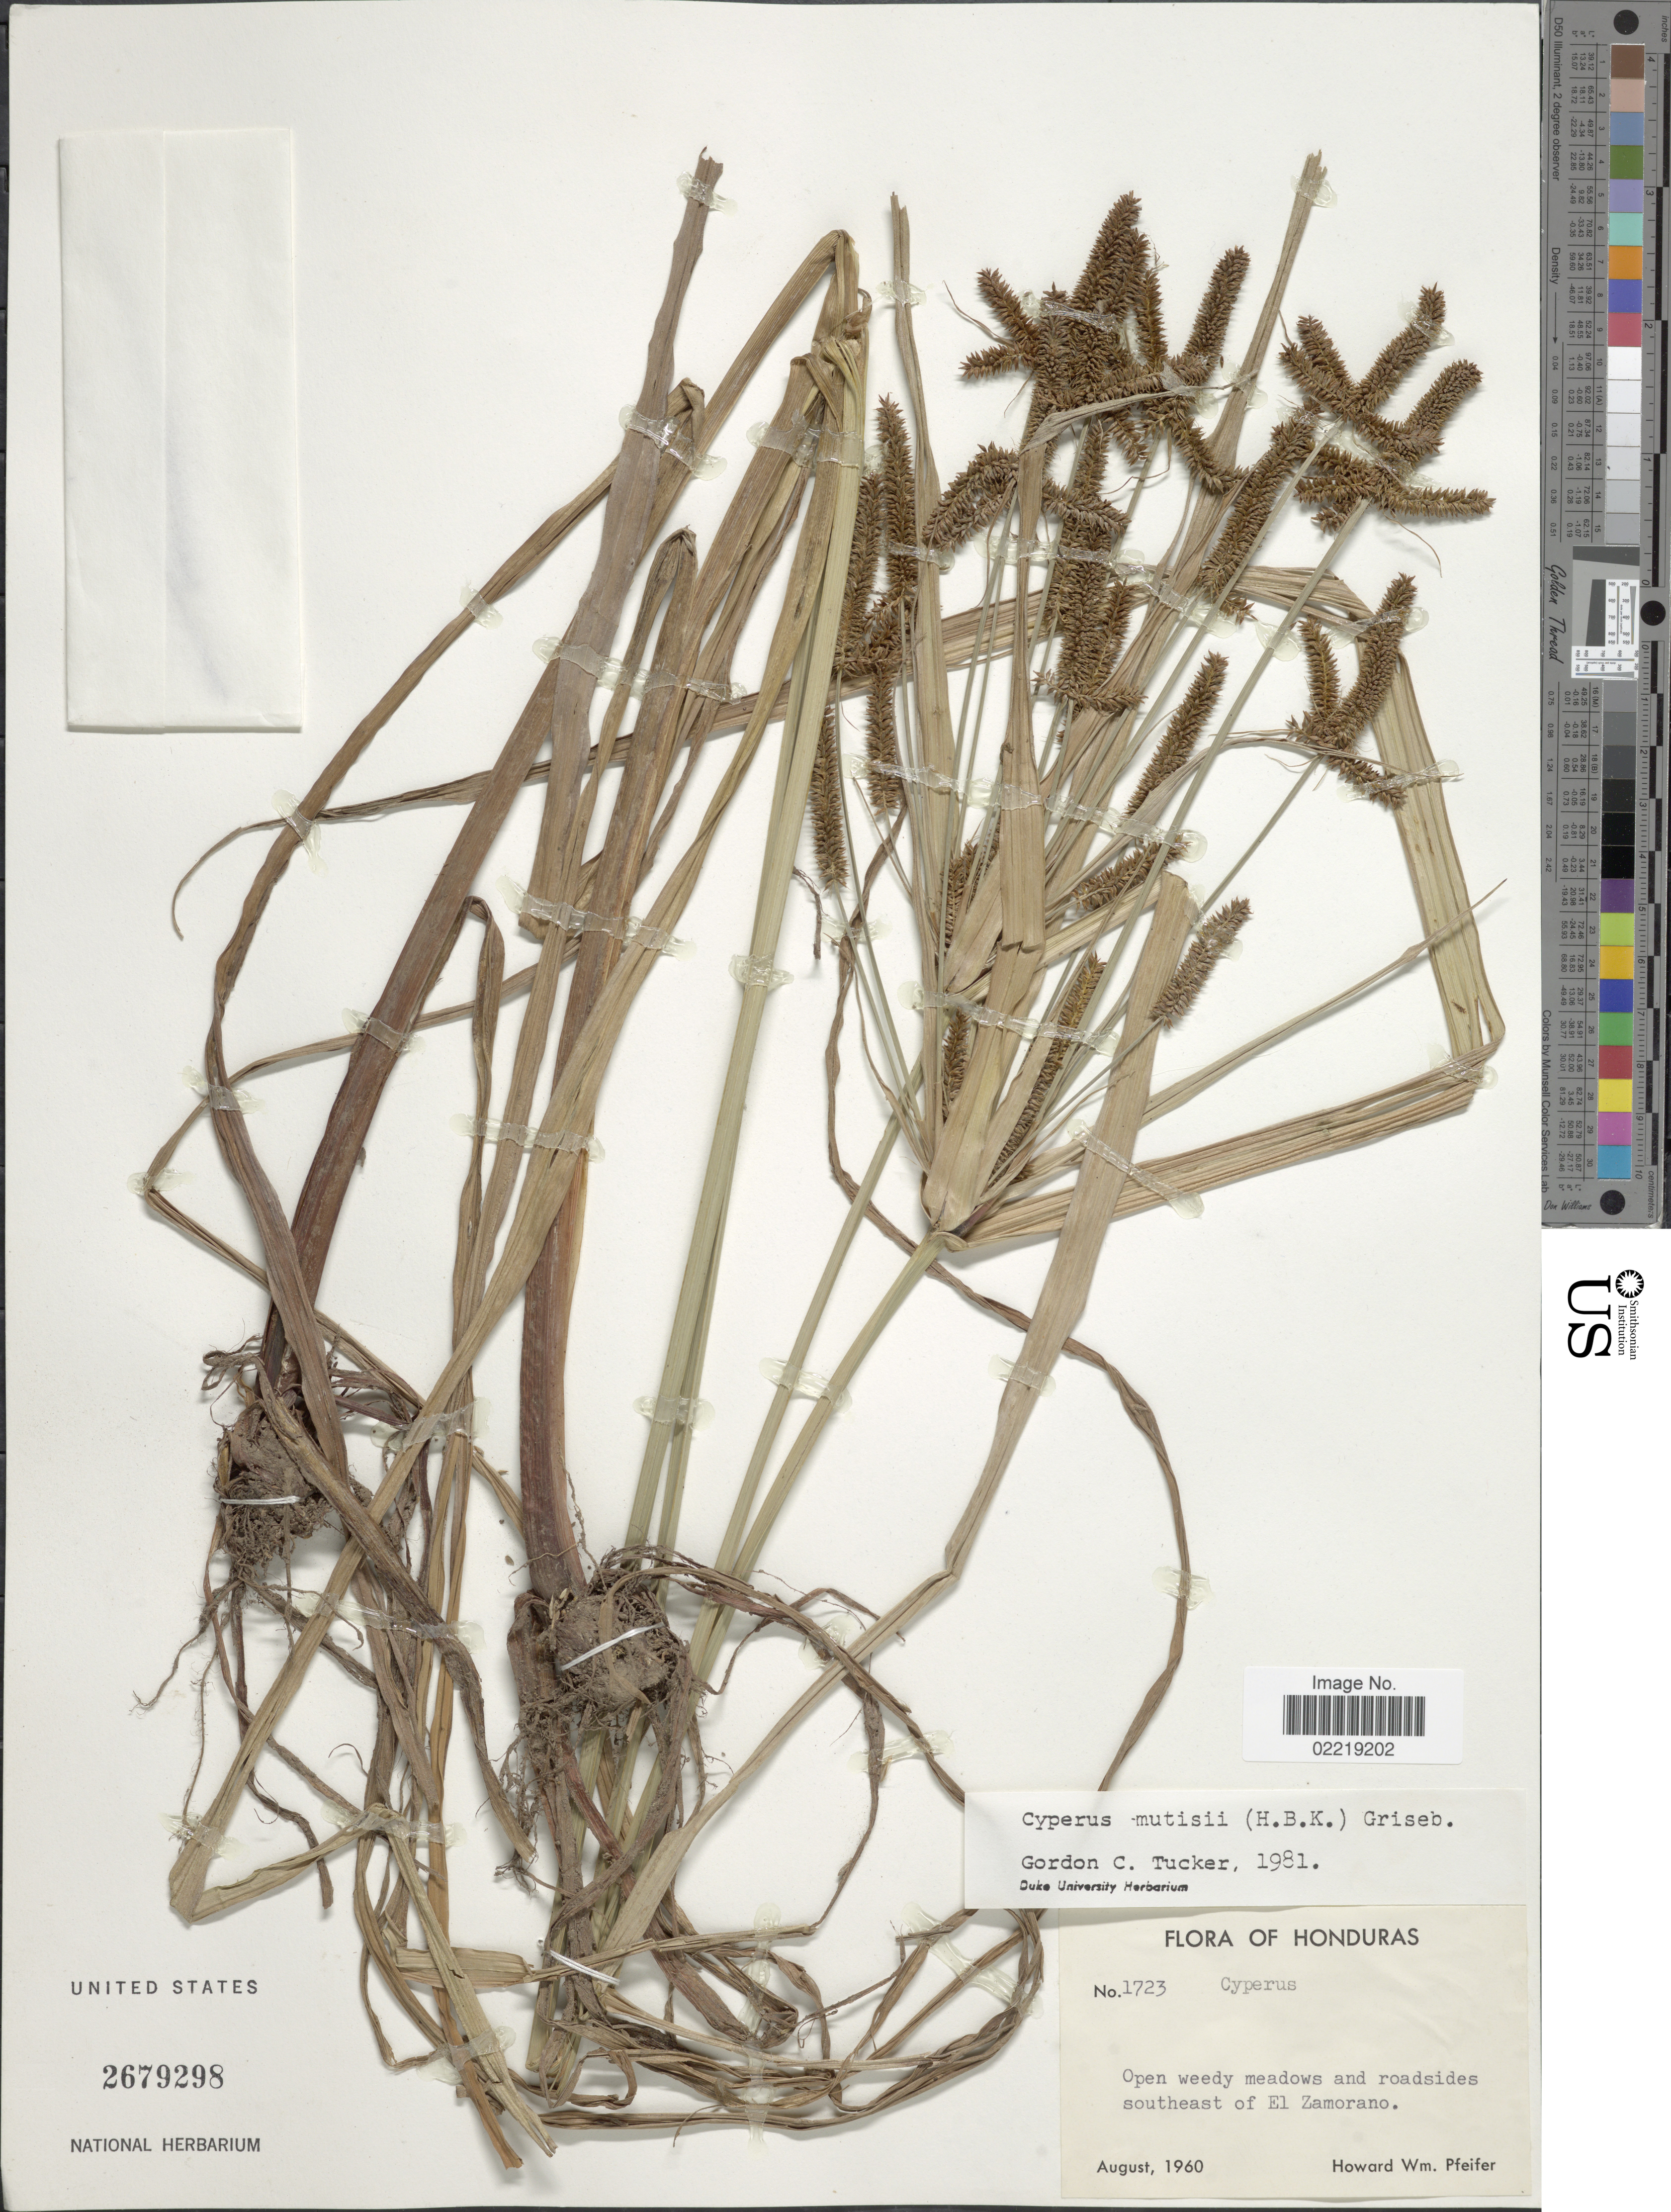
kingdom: Plantae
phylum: Tracheophyta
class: Liliopsida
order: Poales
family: Cyperaceae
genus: Cyperus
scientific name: Cyperus mutisii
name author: (Kunth) Andersson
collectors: H. W. Pfeifer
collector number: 1723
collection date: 1960-08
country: Honduras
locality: Southeast of El Zamorano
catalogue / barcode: US 2679298